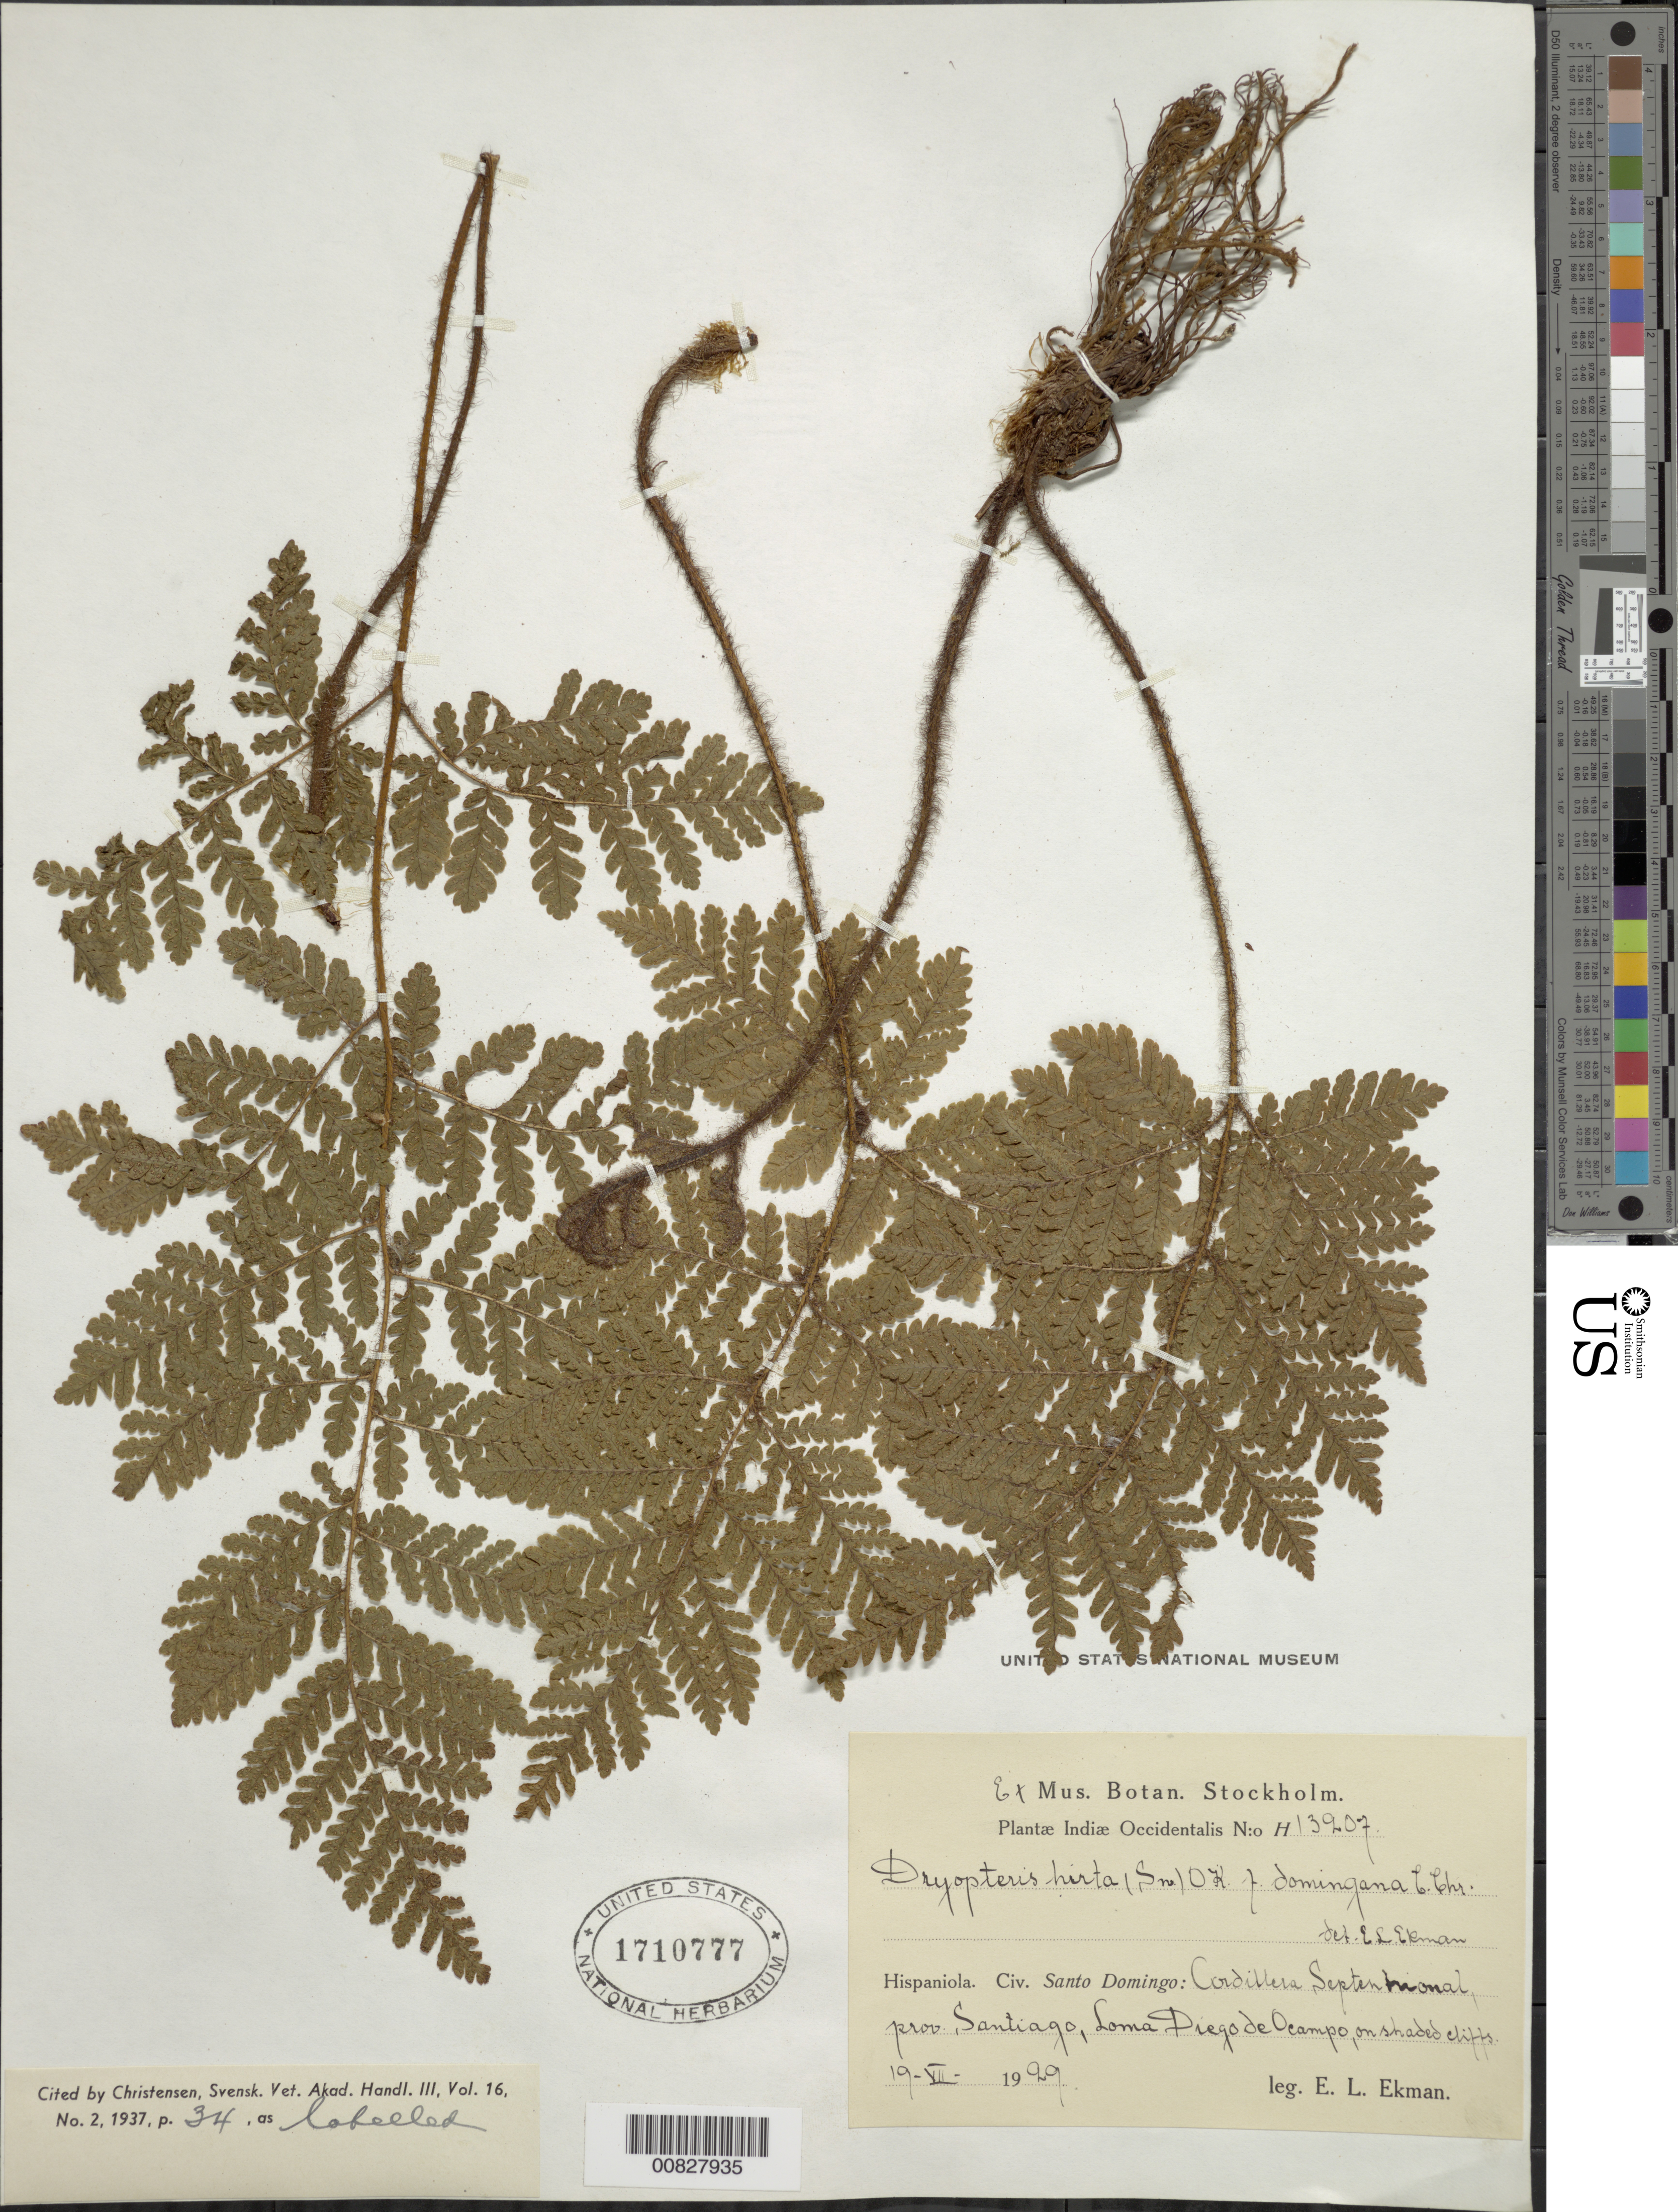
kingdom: Plantae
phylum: Tracheophyta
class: Polypodiopsida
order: Polypodiales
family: Dryopteridaceae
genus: Ctenitis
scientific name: Ctenitis hirta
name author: (Sw.) Ching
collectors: E. L. Ekman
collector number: H 13207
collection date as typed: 19 Dec 1929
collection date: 1929-12-19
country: Dominican Republic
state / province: Santiago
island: Hispaniola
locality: Cordillera Septrional, Loma Diego de Ocampo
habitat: Shaded cliff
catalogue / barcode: US 1710777